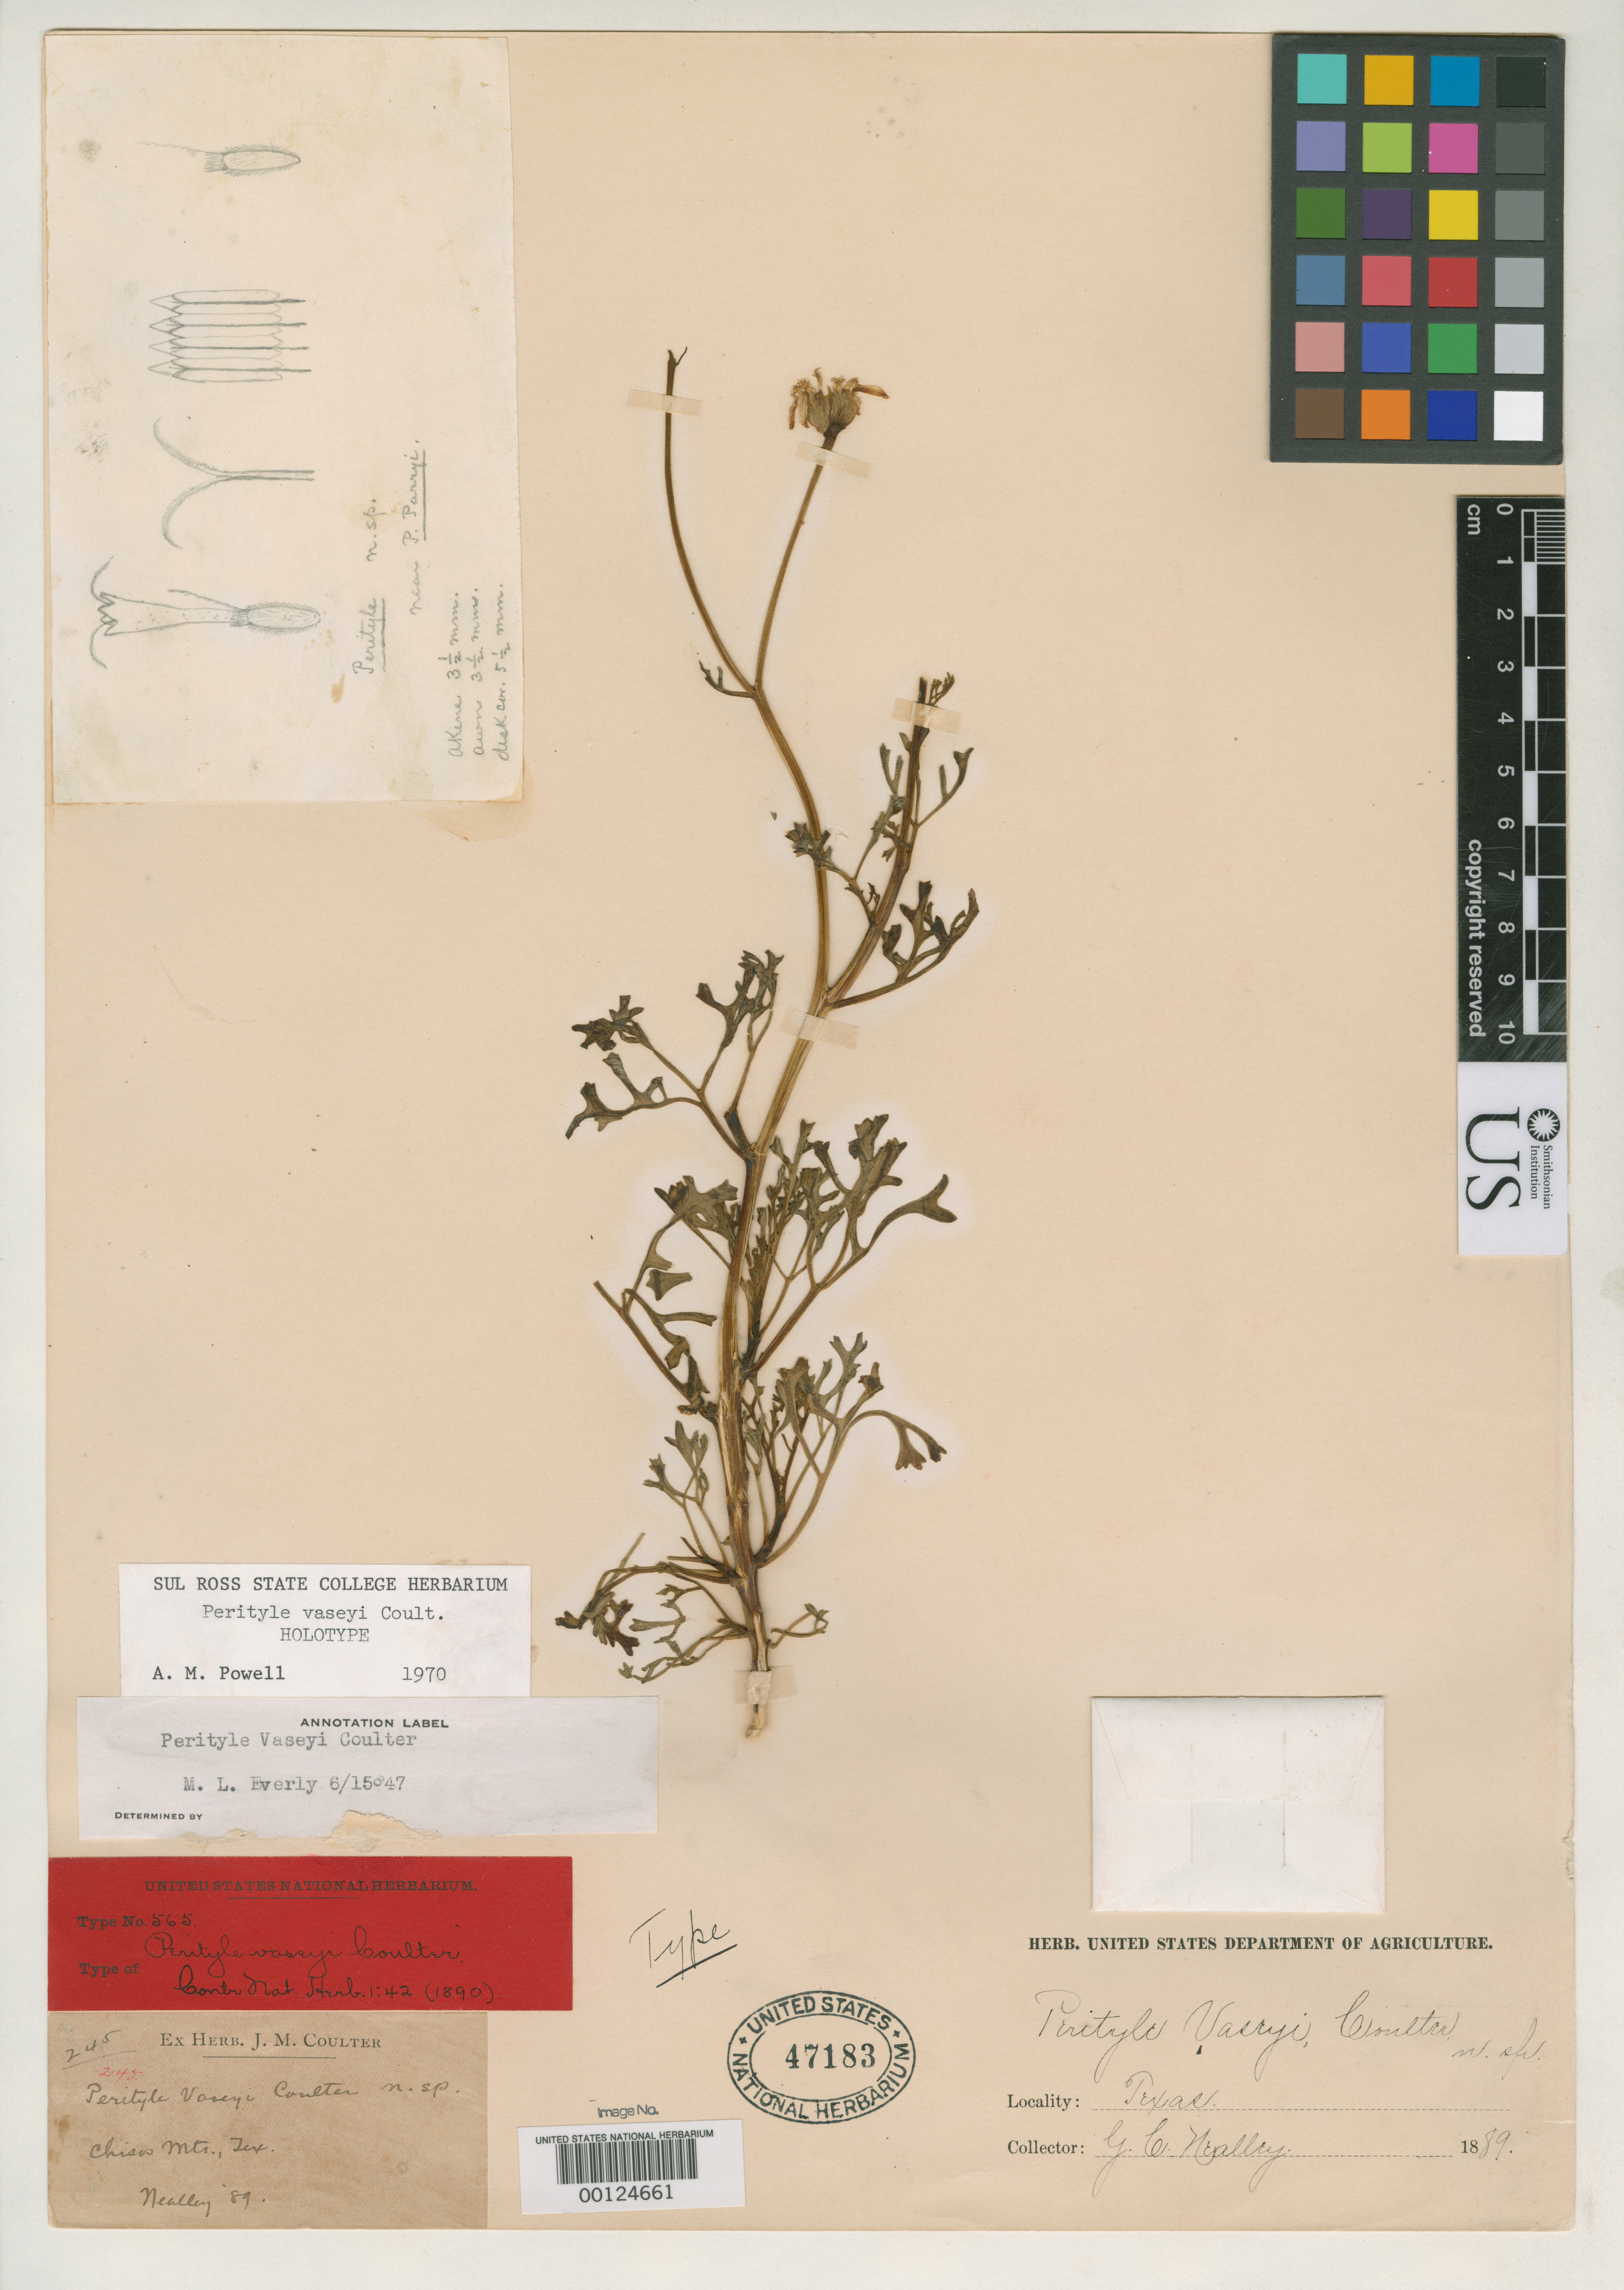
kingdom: Plantae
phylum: Tracheophyta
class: Magnoliopsida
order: Asterales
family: Asteraceae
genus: Perityle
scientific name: Perityle vaseyi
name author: J.M. Coult.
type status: Holotype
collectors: G. C. Nealley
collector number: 245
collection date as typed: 1889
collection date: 1889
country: United States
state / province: Texas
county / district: Foley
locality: Chisos Mts.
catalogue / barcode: US 47183